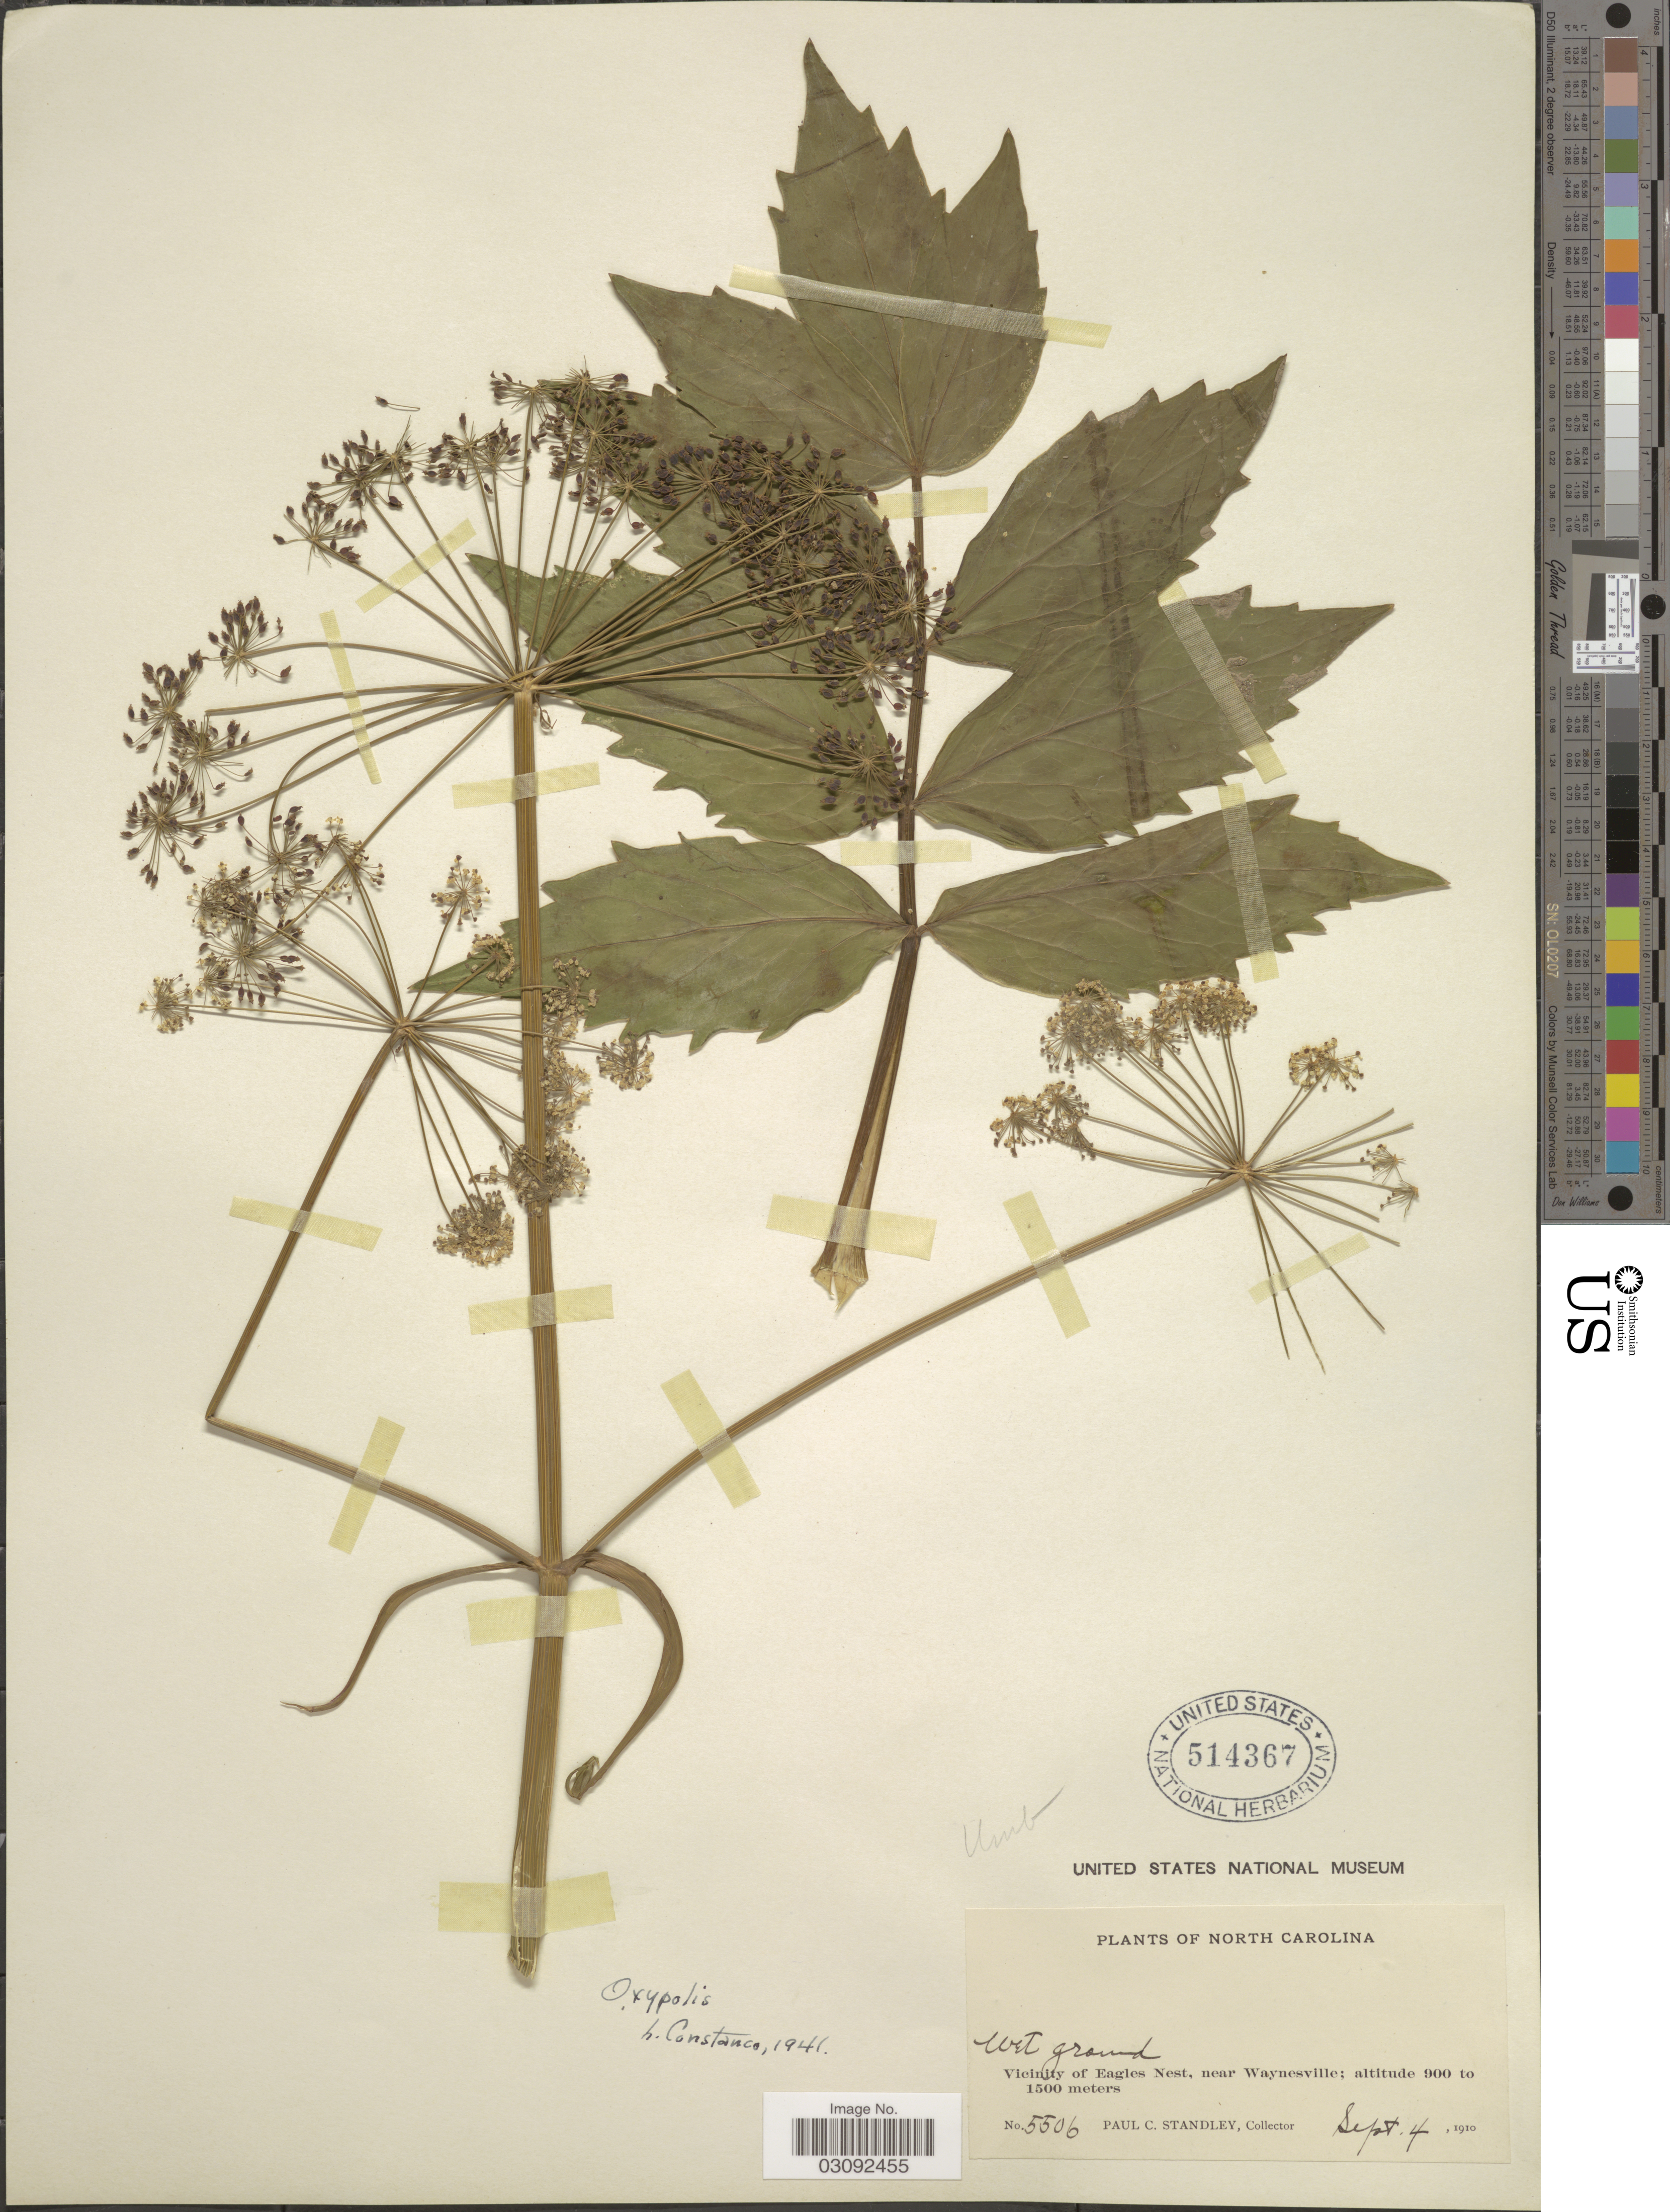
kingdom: Plantae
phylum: Tracheophyta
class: Magnoliopsida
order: Apiales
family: Apiaceae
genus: Oxypolis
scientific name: Oxypolis rigidior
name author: (L.) Raf.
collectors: P. C. Standley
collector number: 5506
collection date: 1910-09-04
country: United States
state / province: North Carolina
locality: Vicinity of Eagles Nest, near Waynesville.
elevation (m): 900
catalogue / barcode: US 514367